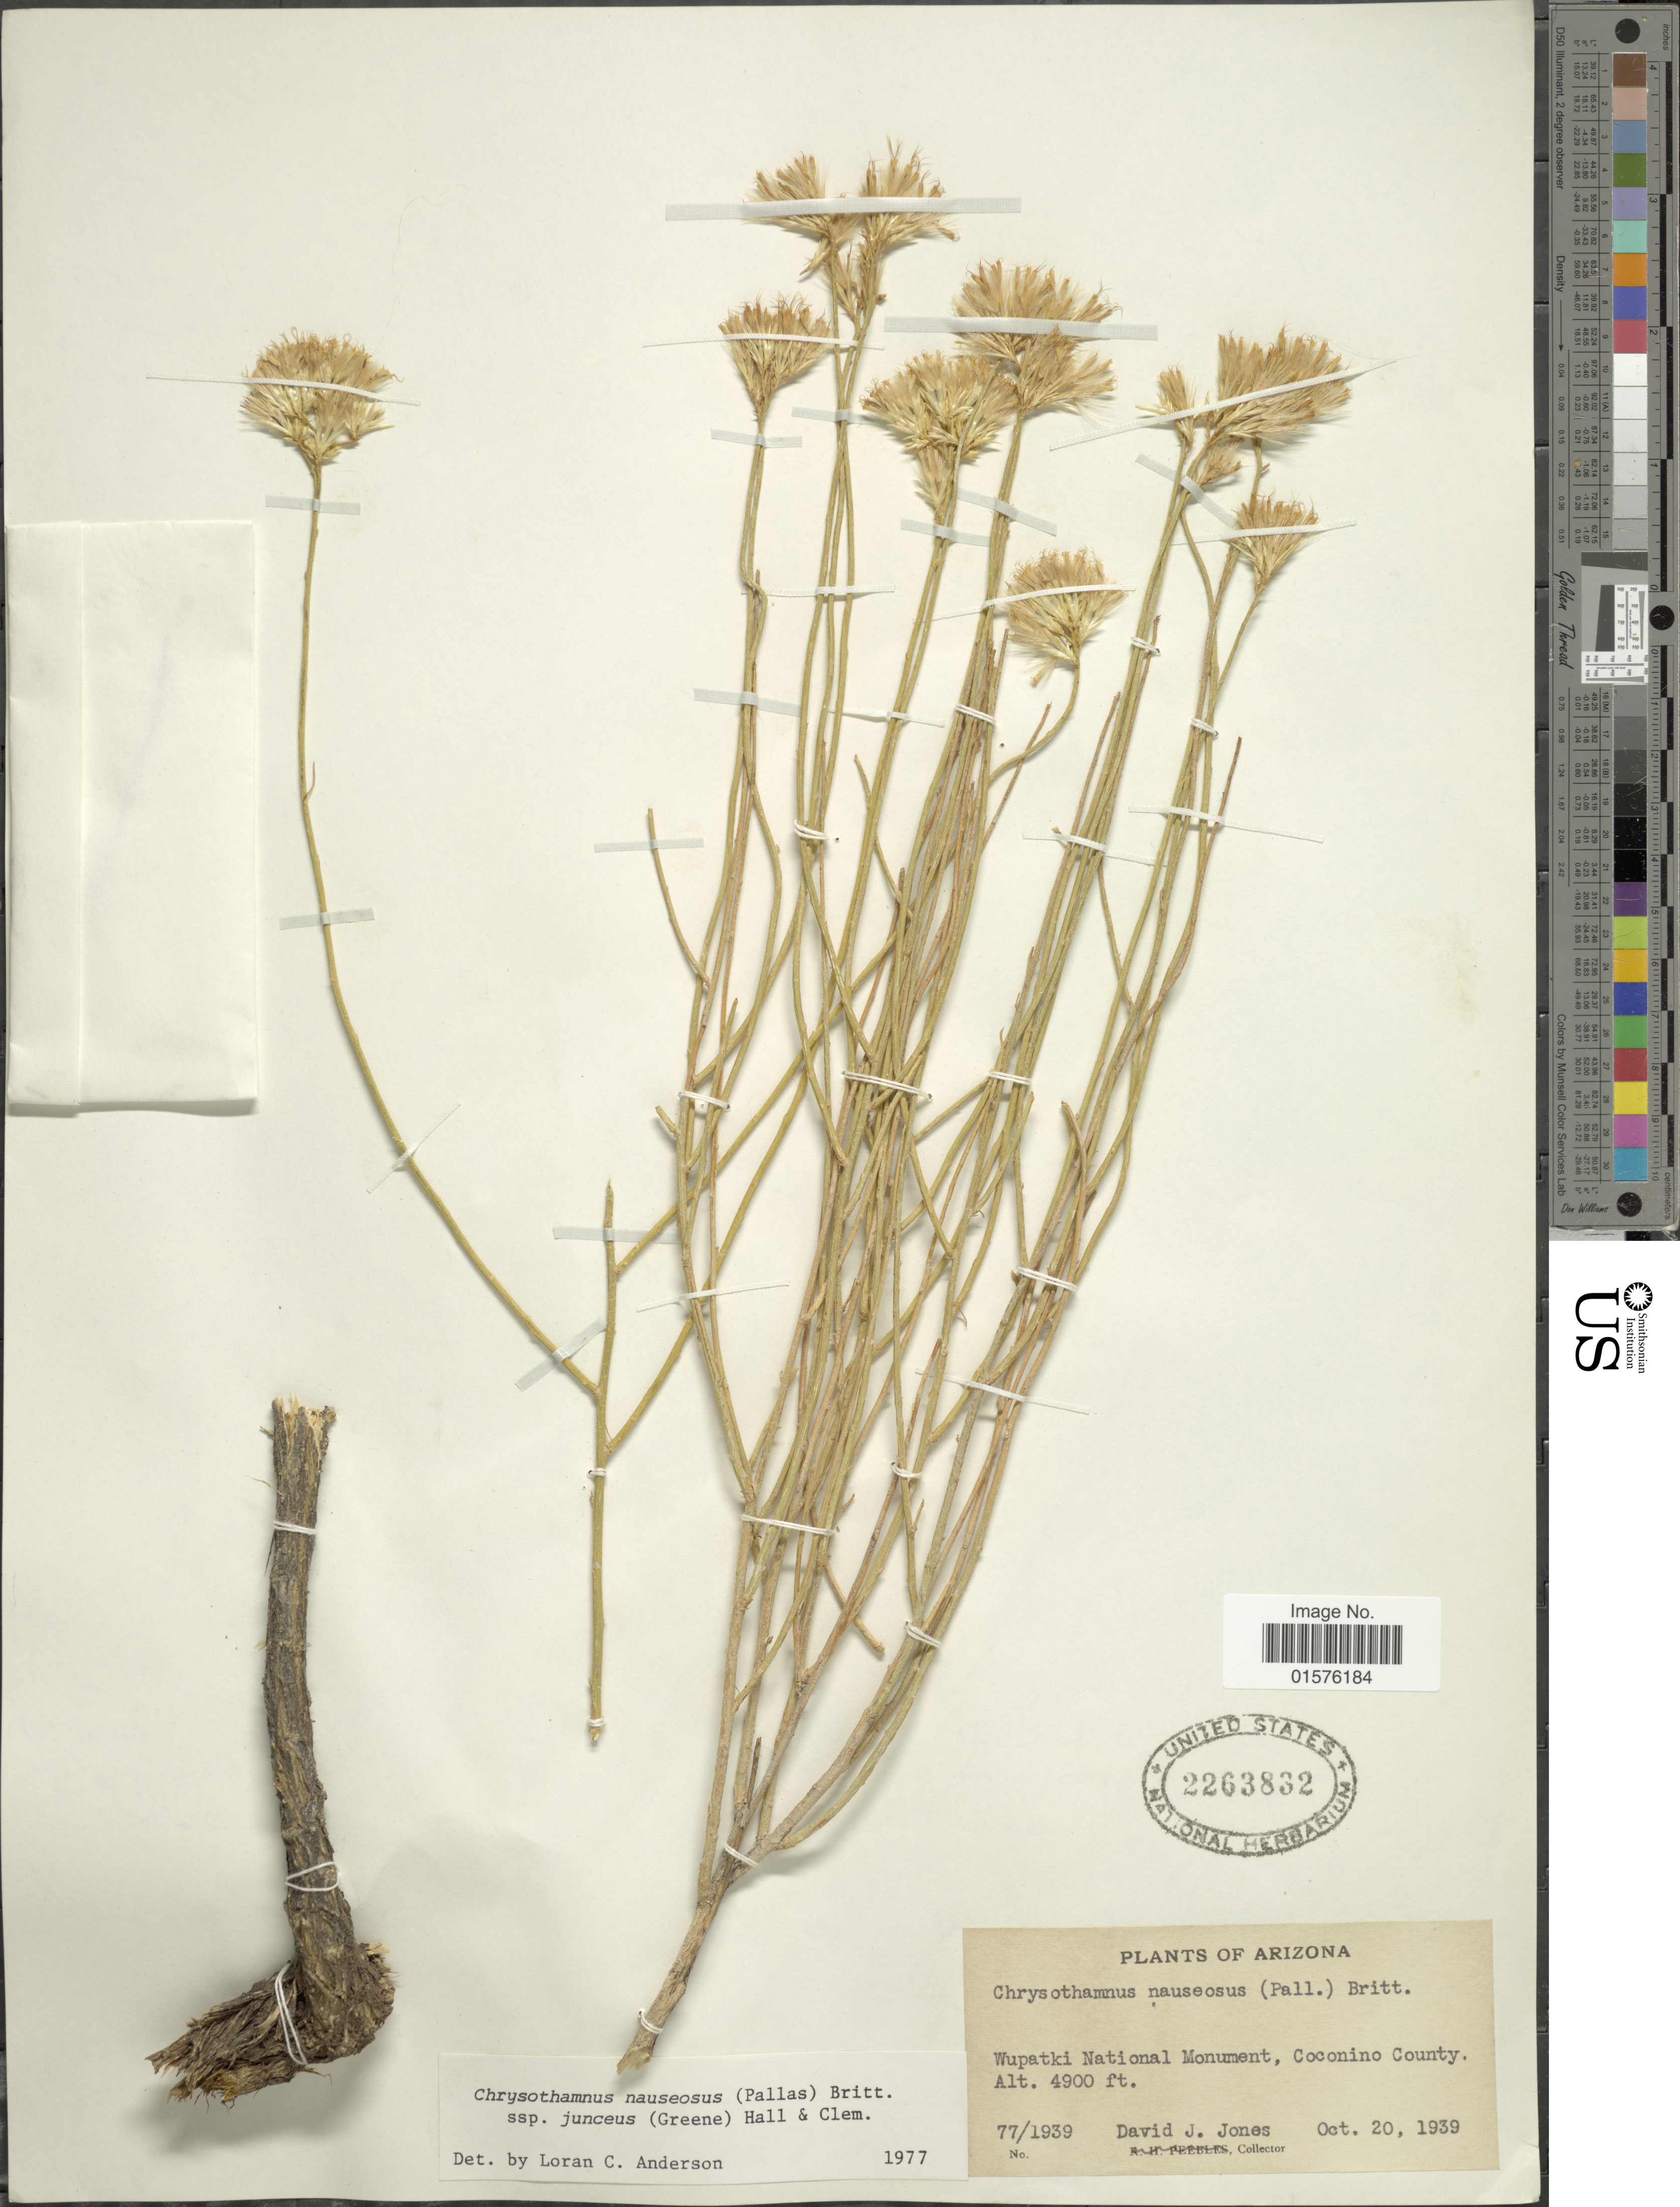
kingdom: Plantae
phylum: Tracheophyta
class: Magnoliopsida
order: Asterales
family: Asteraceae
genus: Ericameria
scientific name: Ericameria nauseosa var. juncea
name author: (S.W. Greene) G.L. Nesom & G.I. Baird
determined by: Urbatsch, Lowell E., Curator (LSU), Louisiana State University (UNITED STATES)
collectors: D. Jones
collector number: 77/1939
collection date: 1939-10-20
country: United States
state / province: Arizona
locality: Wupatki National Monument, Coconino County.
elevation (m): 1494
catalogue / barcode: US 2263832